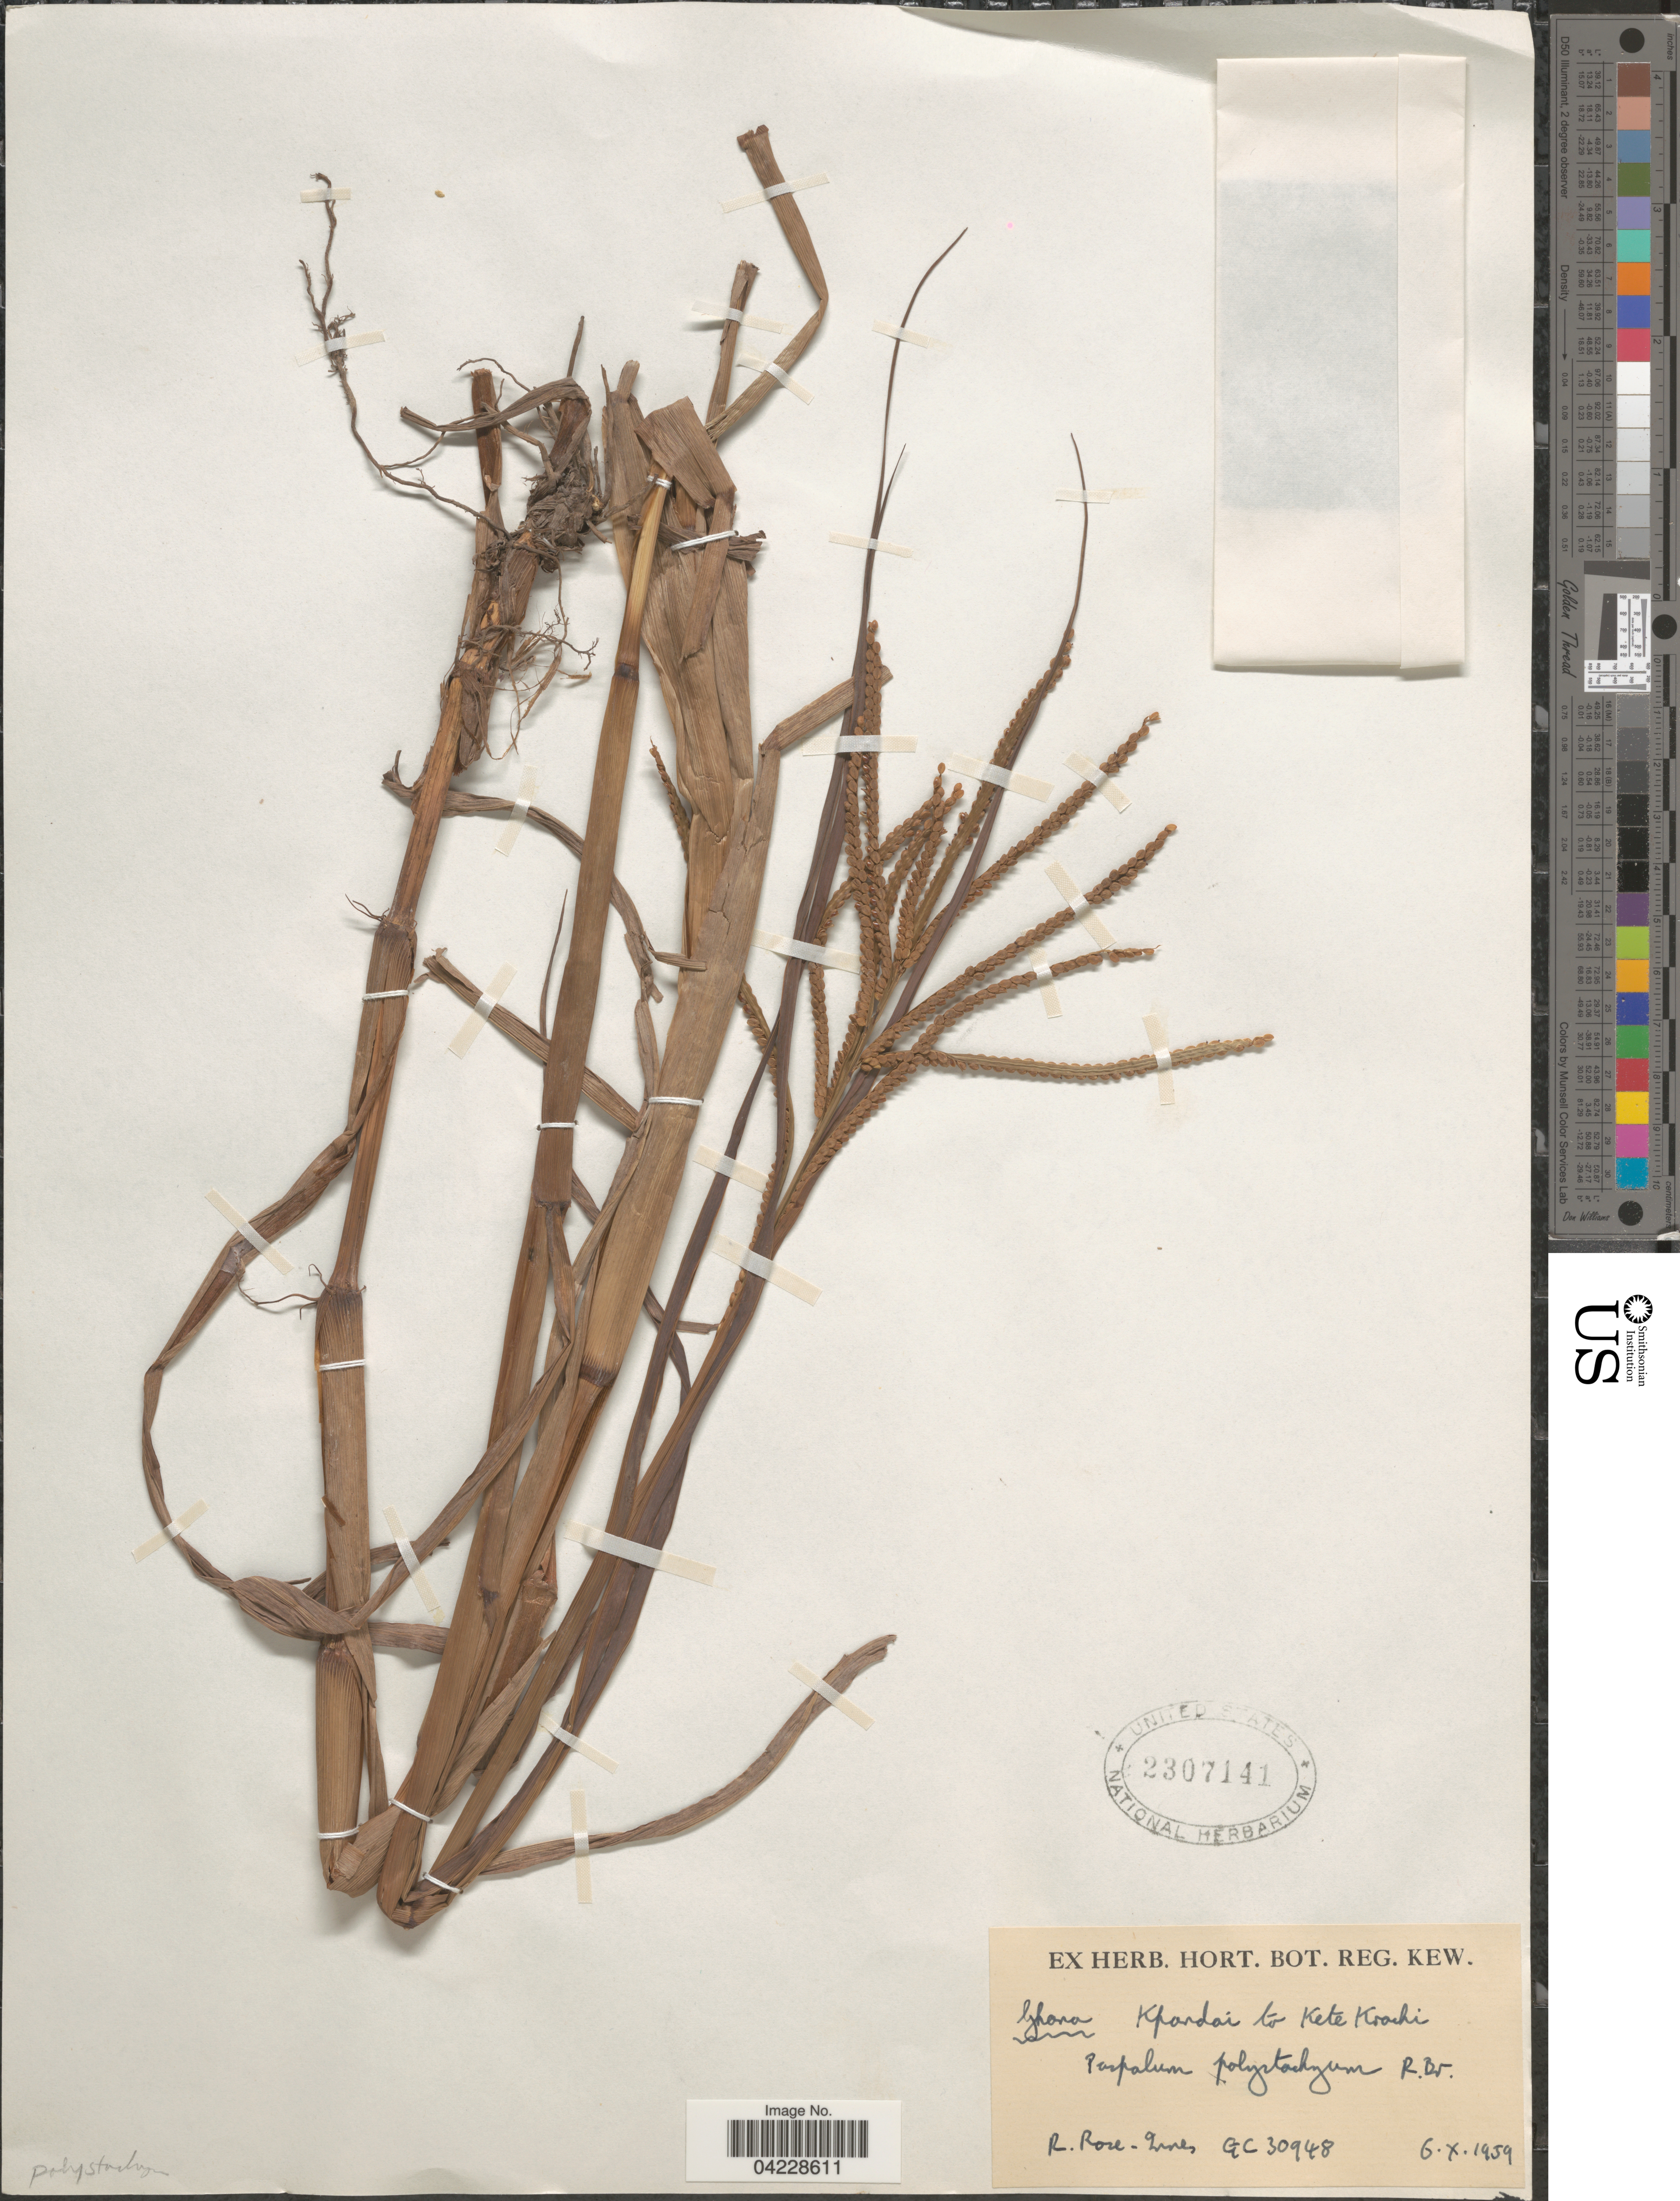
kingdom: Plantae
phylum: Tracheophyta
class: Liliopsida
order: Poales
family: Poaceae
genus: Paspalum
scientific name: Paspalum scrobiculatum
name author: L.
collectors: R. Rose-Innes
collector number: GC30948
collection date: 1959-10-06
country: Ghana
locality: Kpandai to Kete Krachi.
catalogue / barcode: US 2307141